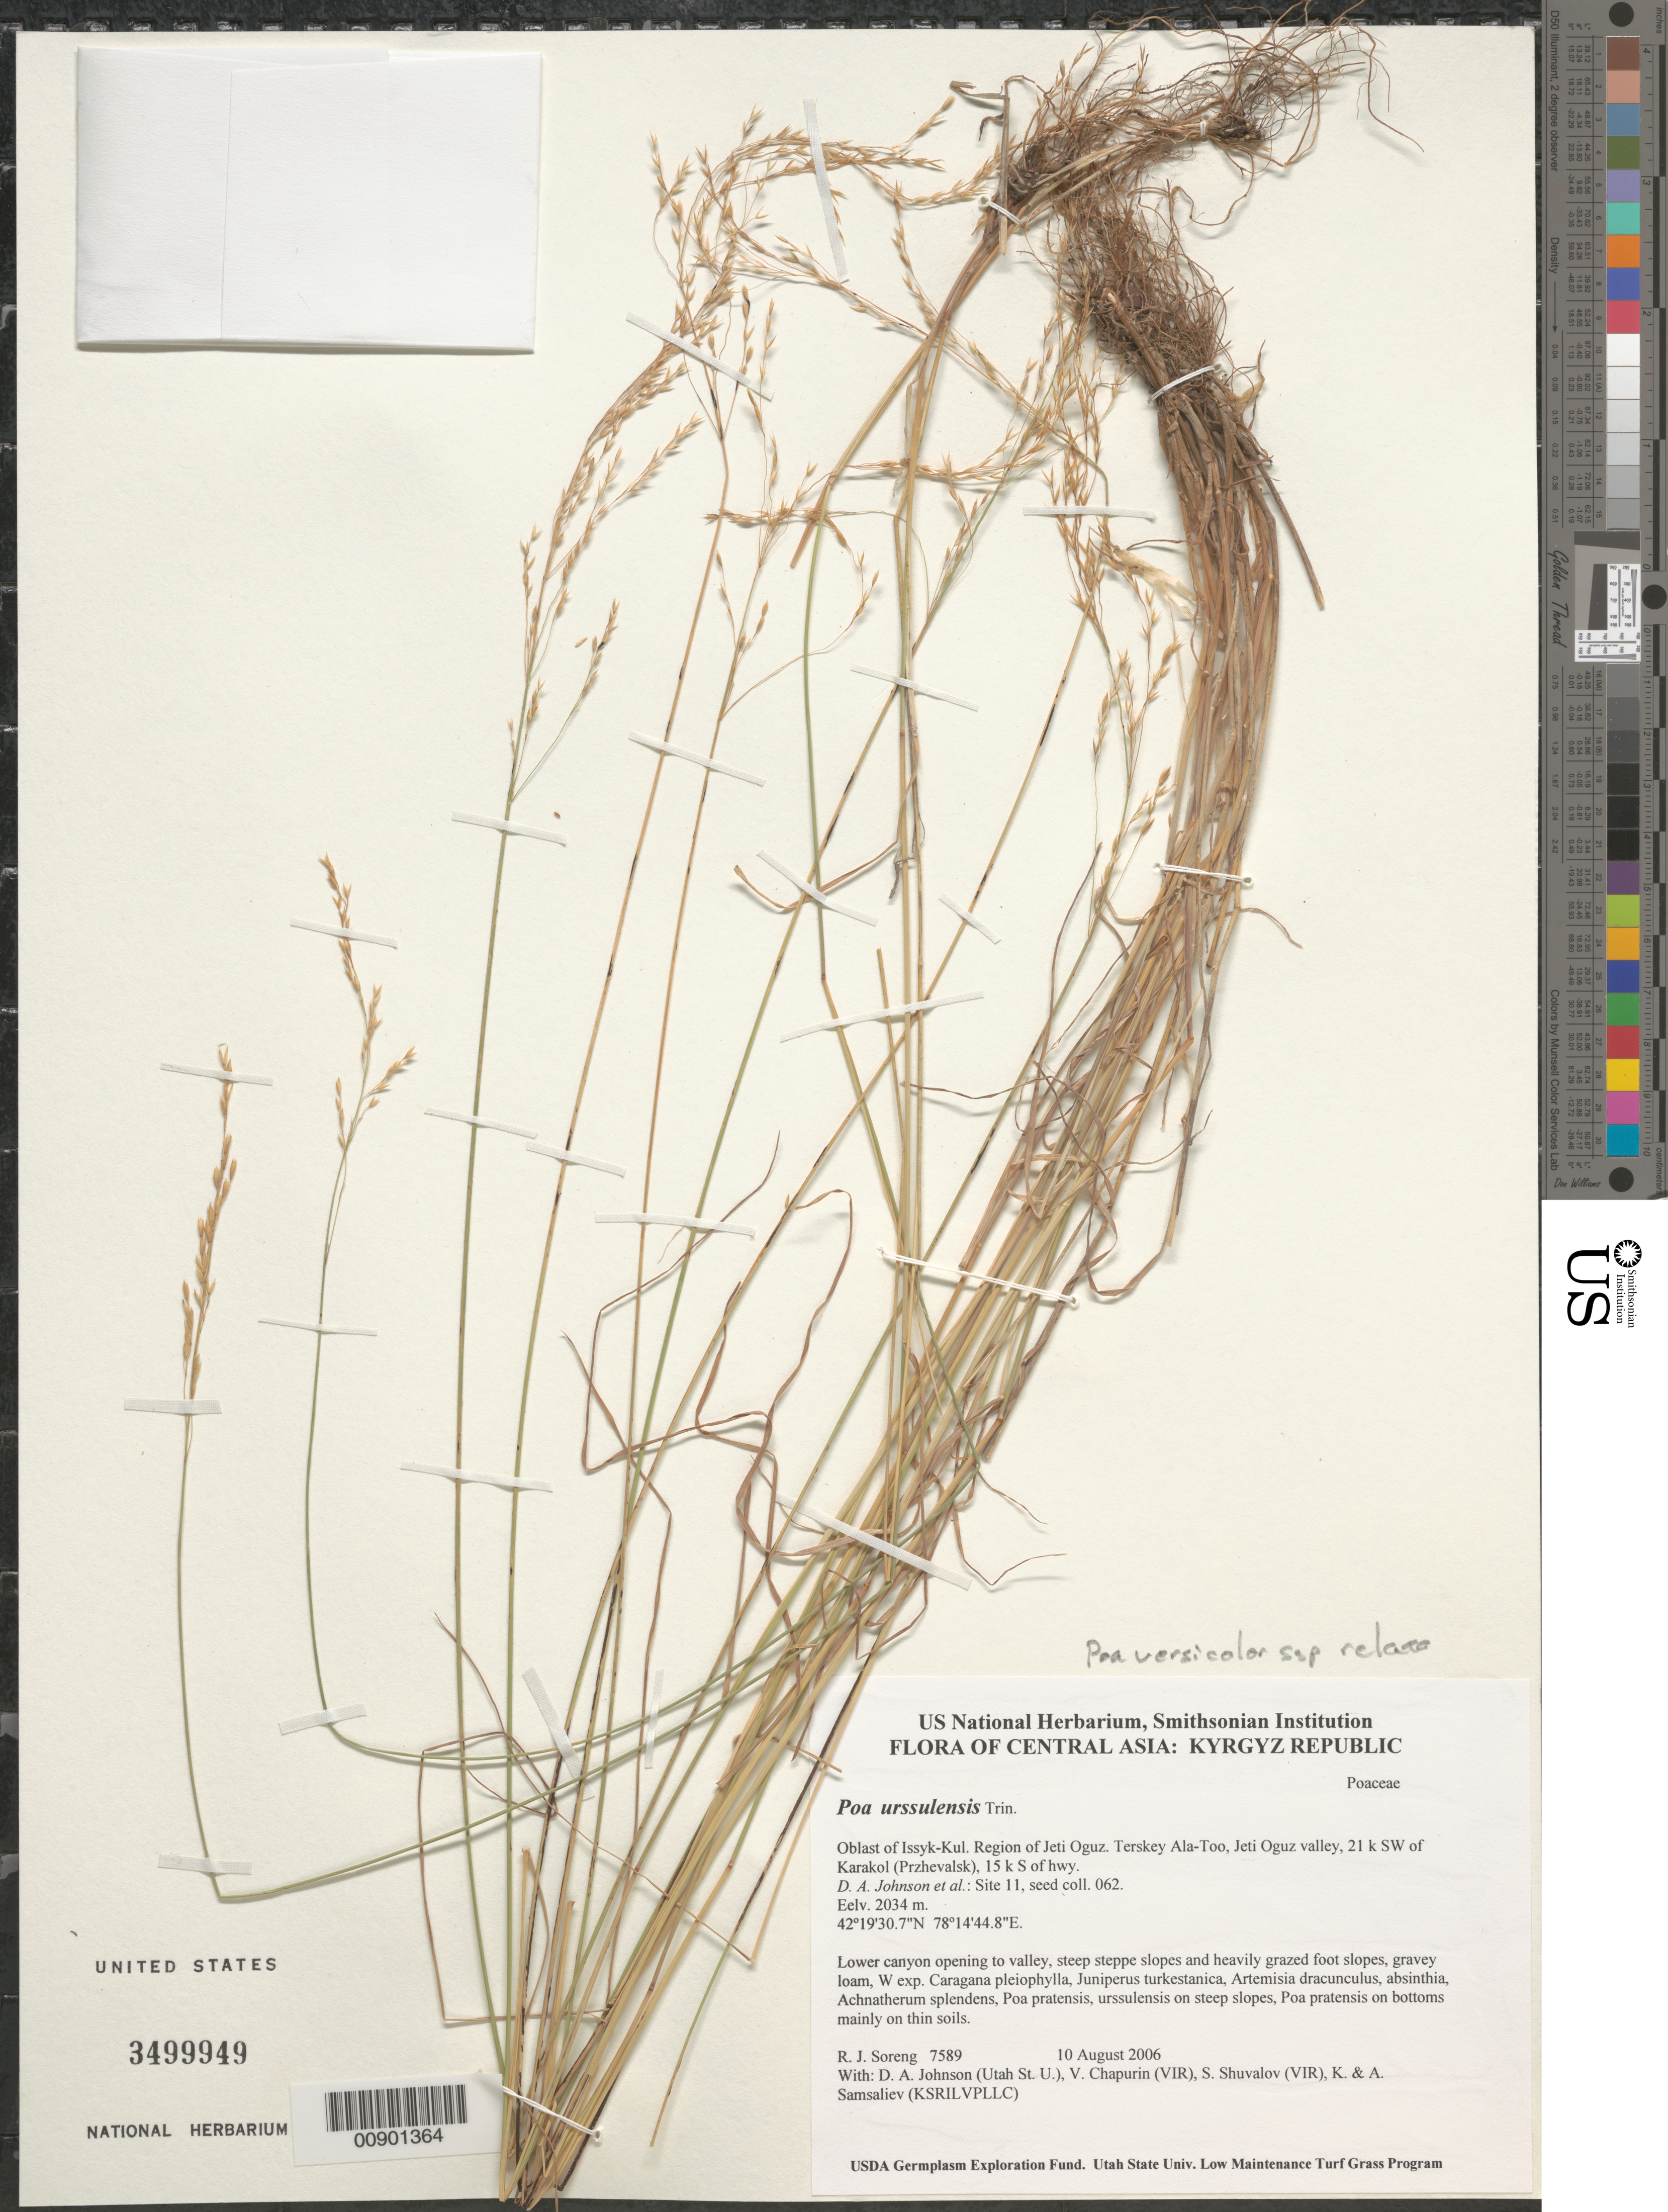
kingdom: Plantae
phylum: Tracheophyta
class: Liliopsida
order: Poales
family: Poaceae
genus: Poa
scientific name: Poa versicolor subsp. relaxa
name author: (Ovcz.) Tzvelev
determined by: Olonova, Marina V.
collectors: R. J. Soreng, D. Johnson, S. Shuvalov, V. Chapurin, K. Samsaliev & A. Samsaliev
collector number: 7589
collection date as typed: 10 Aug 2006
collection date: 2006-08-10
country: Kyrgyzstan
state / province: Ysyk-Kol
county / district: Jeti Oguz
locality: Terskey Ala-Too, Jeti Oguz valley, 21 km SW of Karakol (Przhevalsk), 15 km S of hwy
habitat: Lower canyon opening to valley, steep steppe slopes and heavily grazed foot slopes, gravey loam, W exp.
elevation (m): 2034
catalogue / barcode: US 3499949